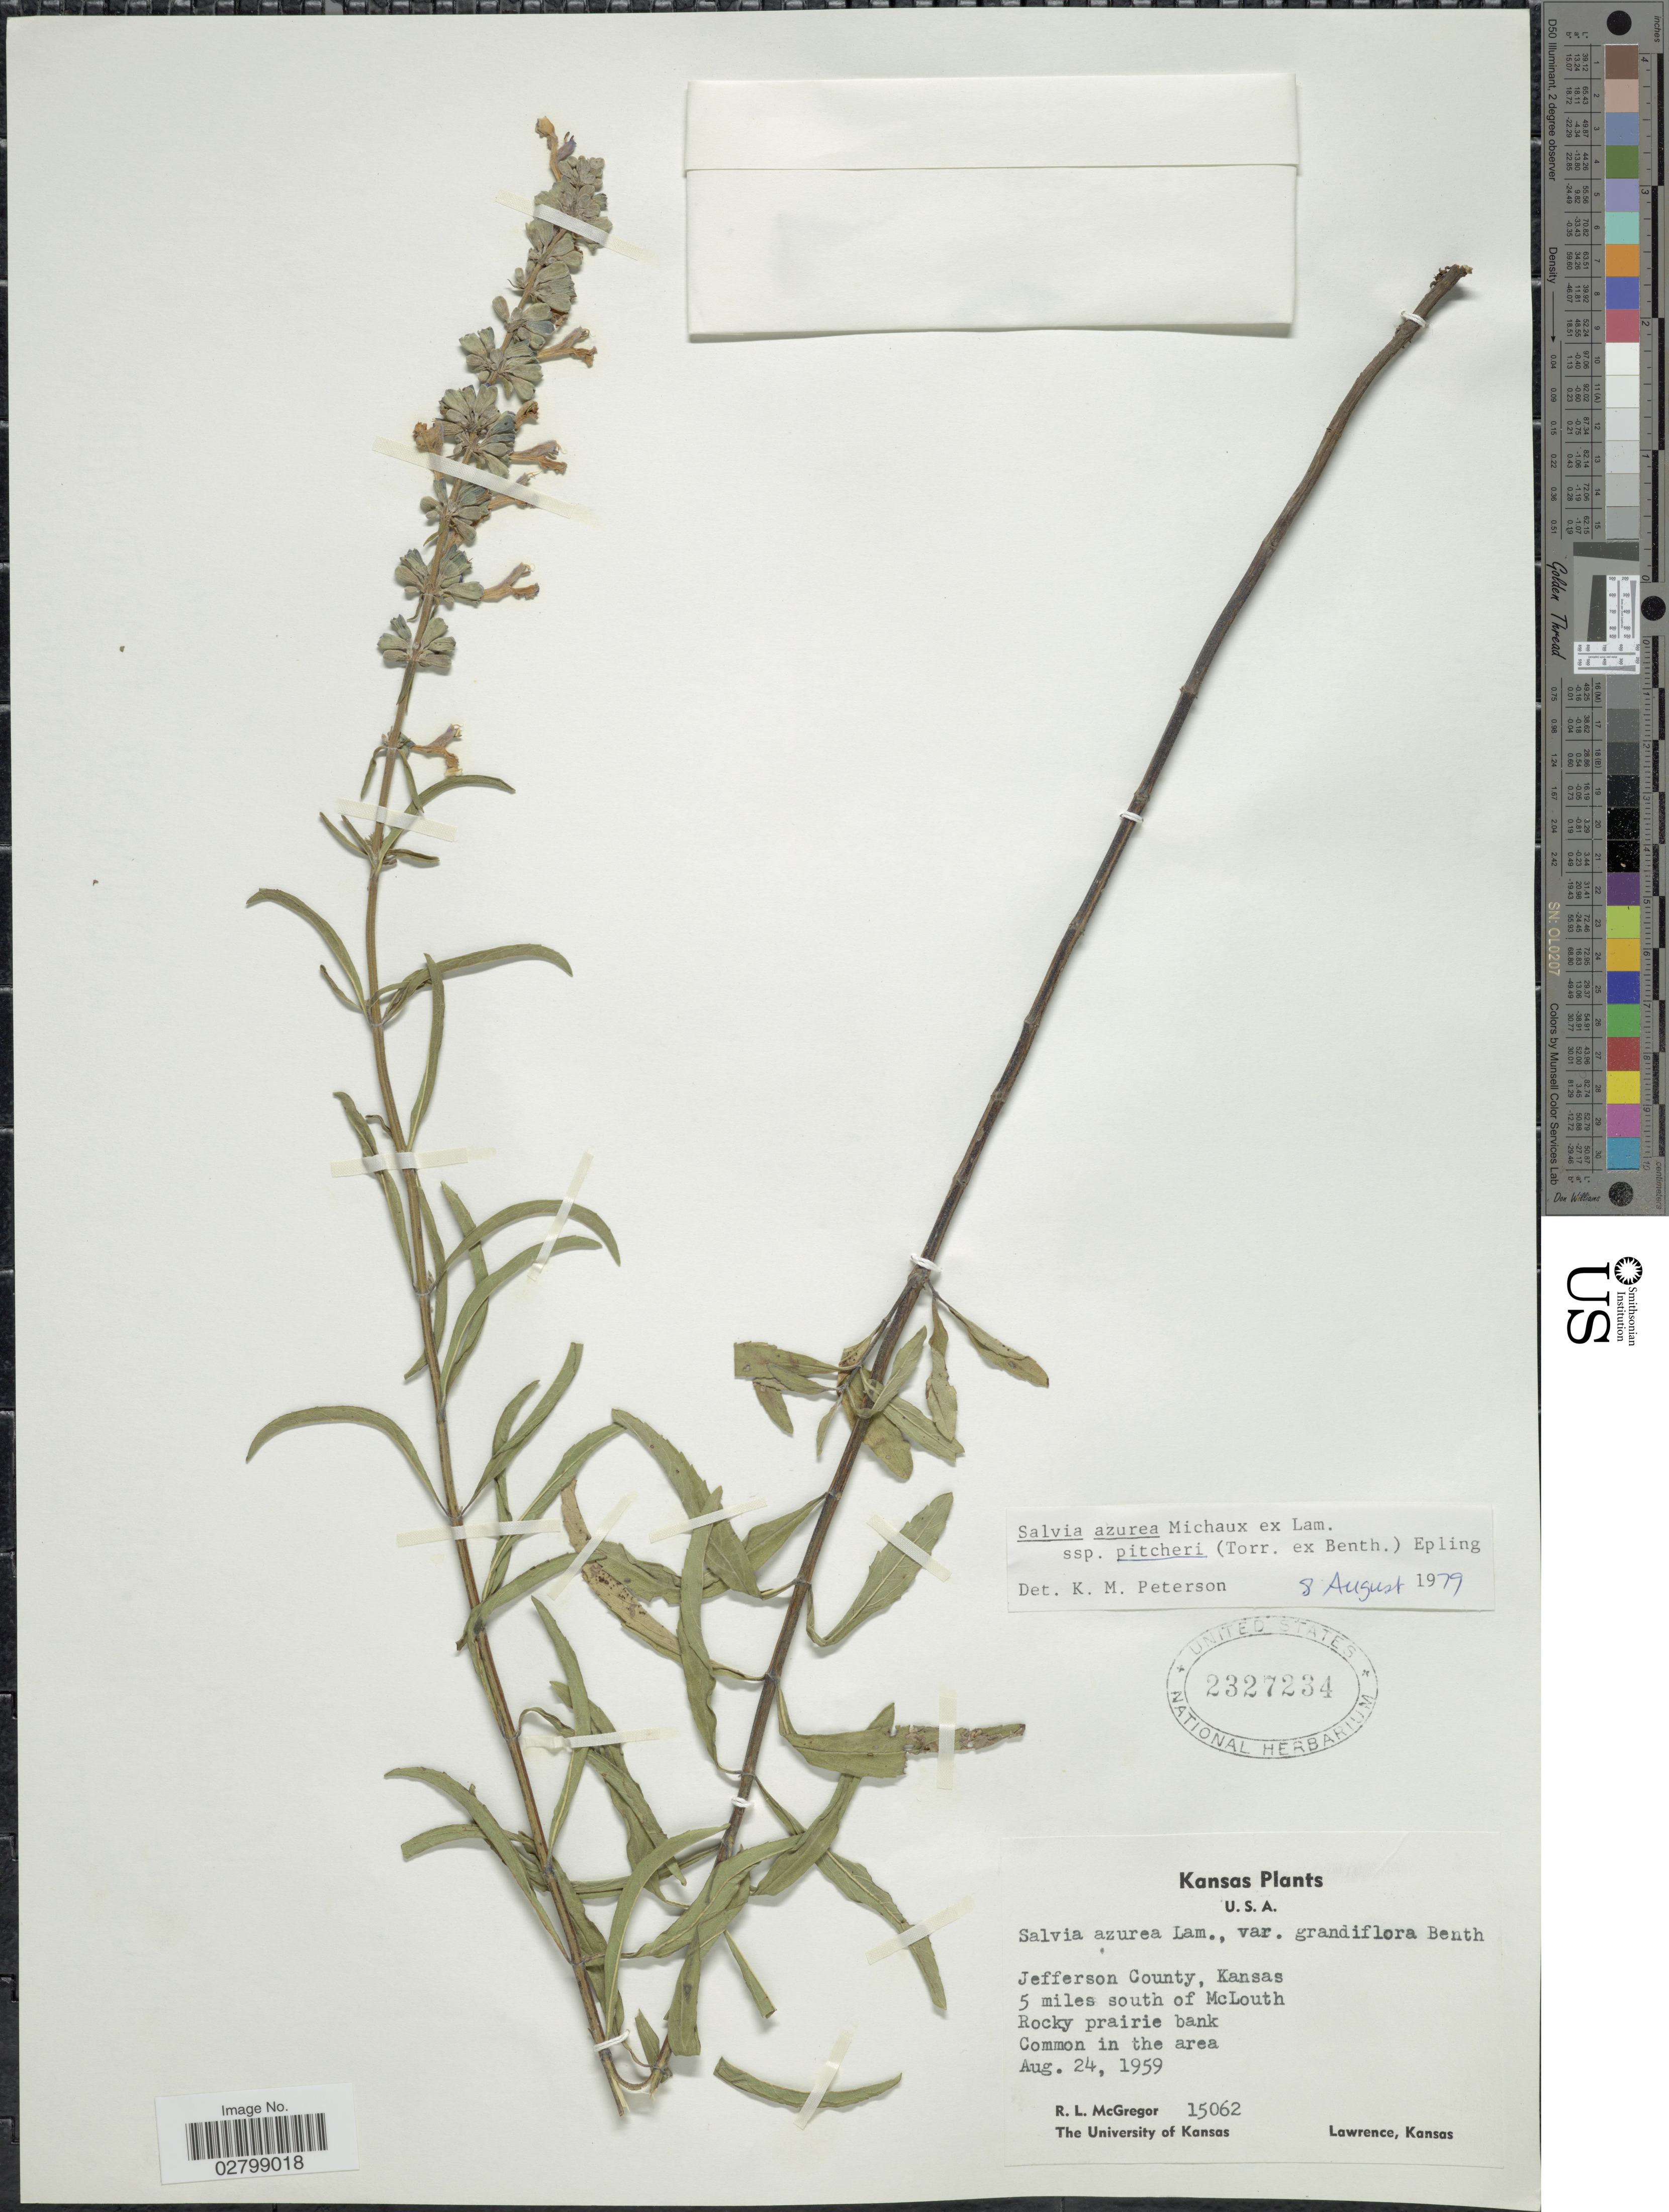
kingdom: Plantae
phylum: Tracheophyta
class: Magnoliopsida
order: Lamiales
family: Lamiaceae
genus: Salvia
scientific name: Salvia azurea subsp. pitcheri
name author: Michx. ex Lam.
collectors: R. McGregor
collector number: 15062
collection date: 1959-08-24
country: United States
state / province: Kansas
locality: Jefferson County, 5 miles south of McLouth.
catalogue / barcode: US 2327234